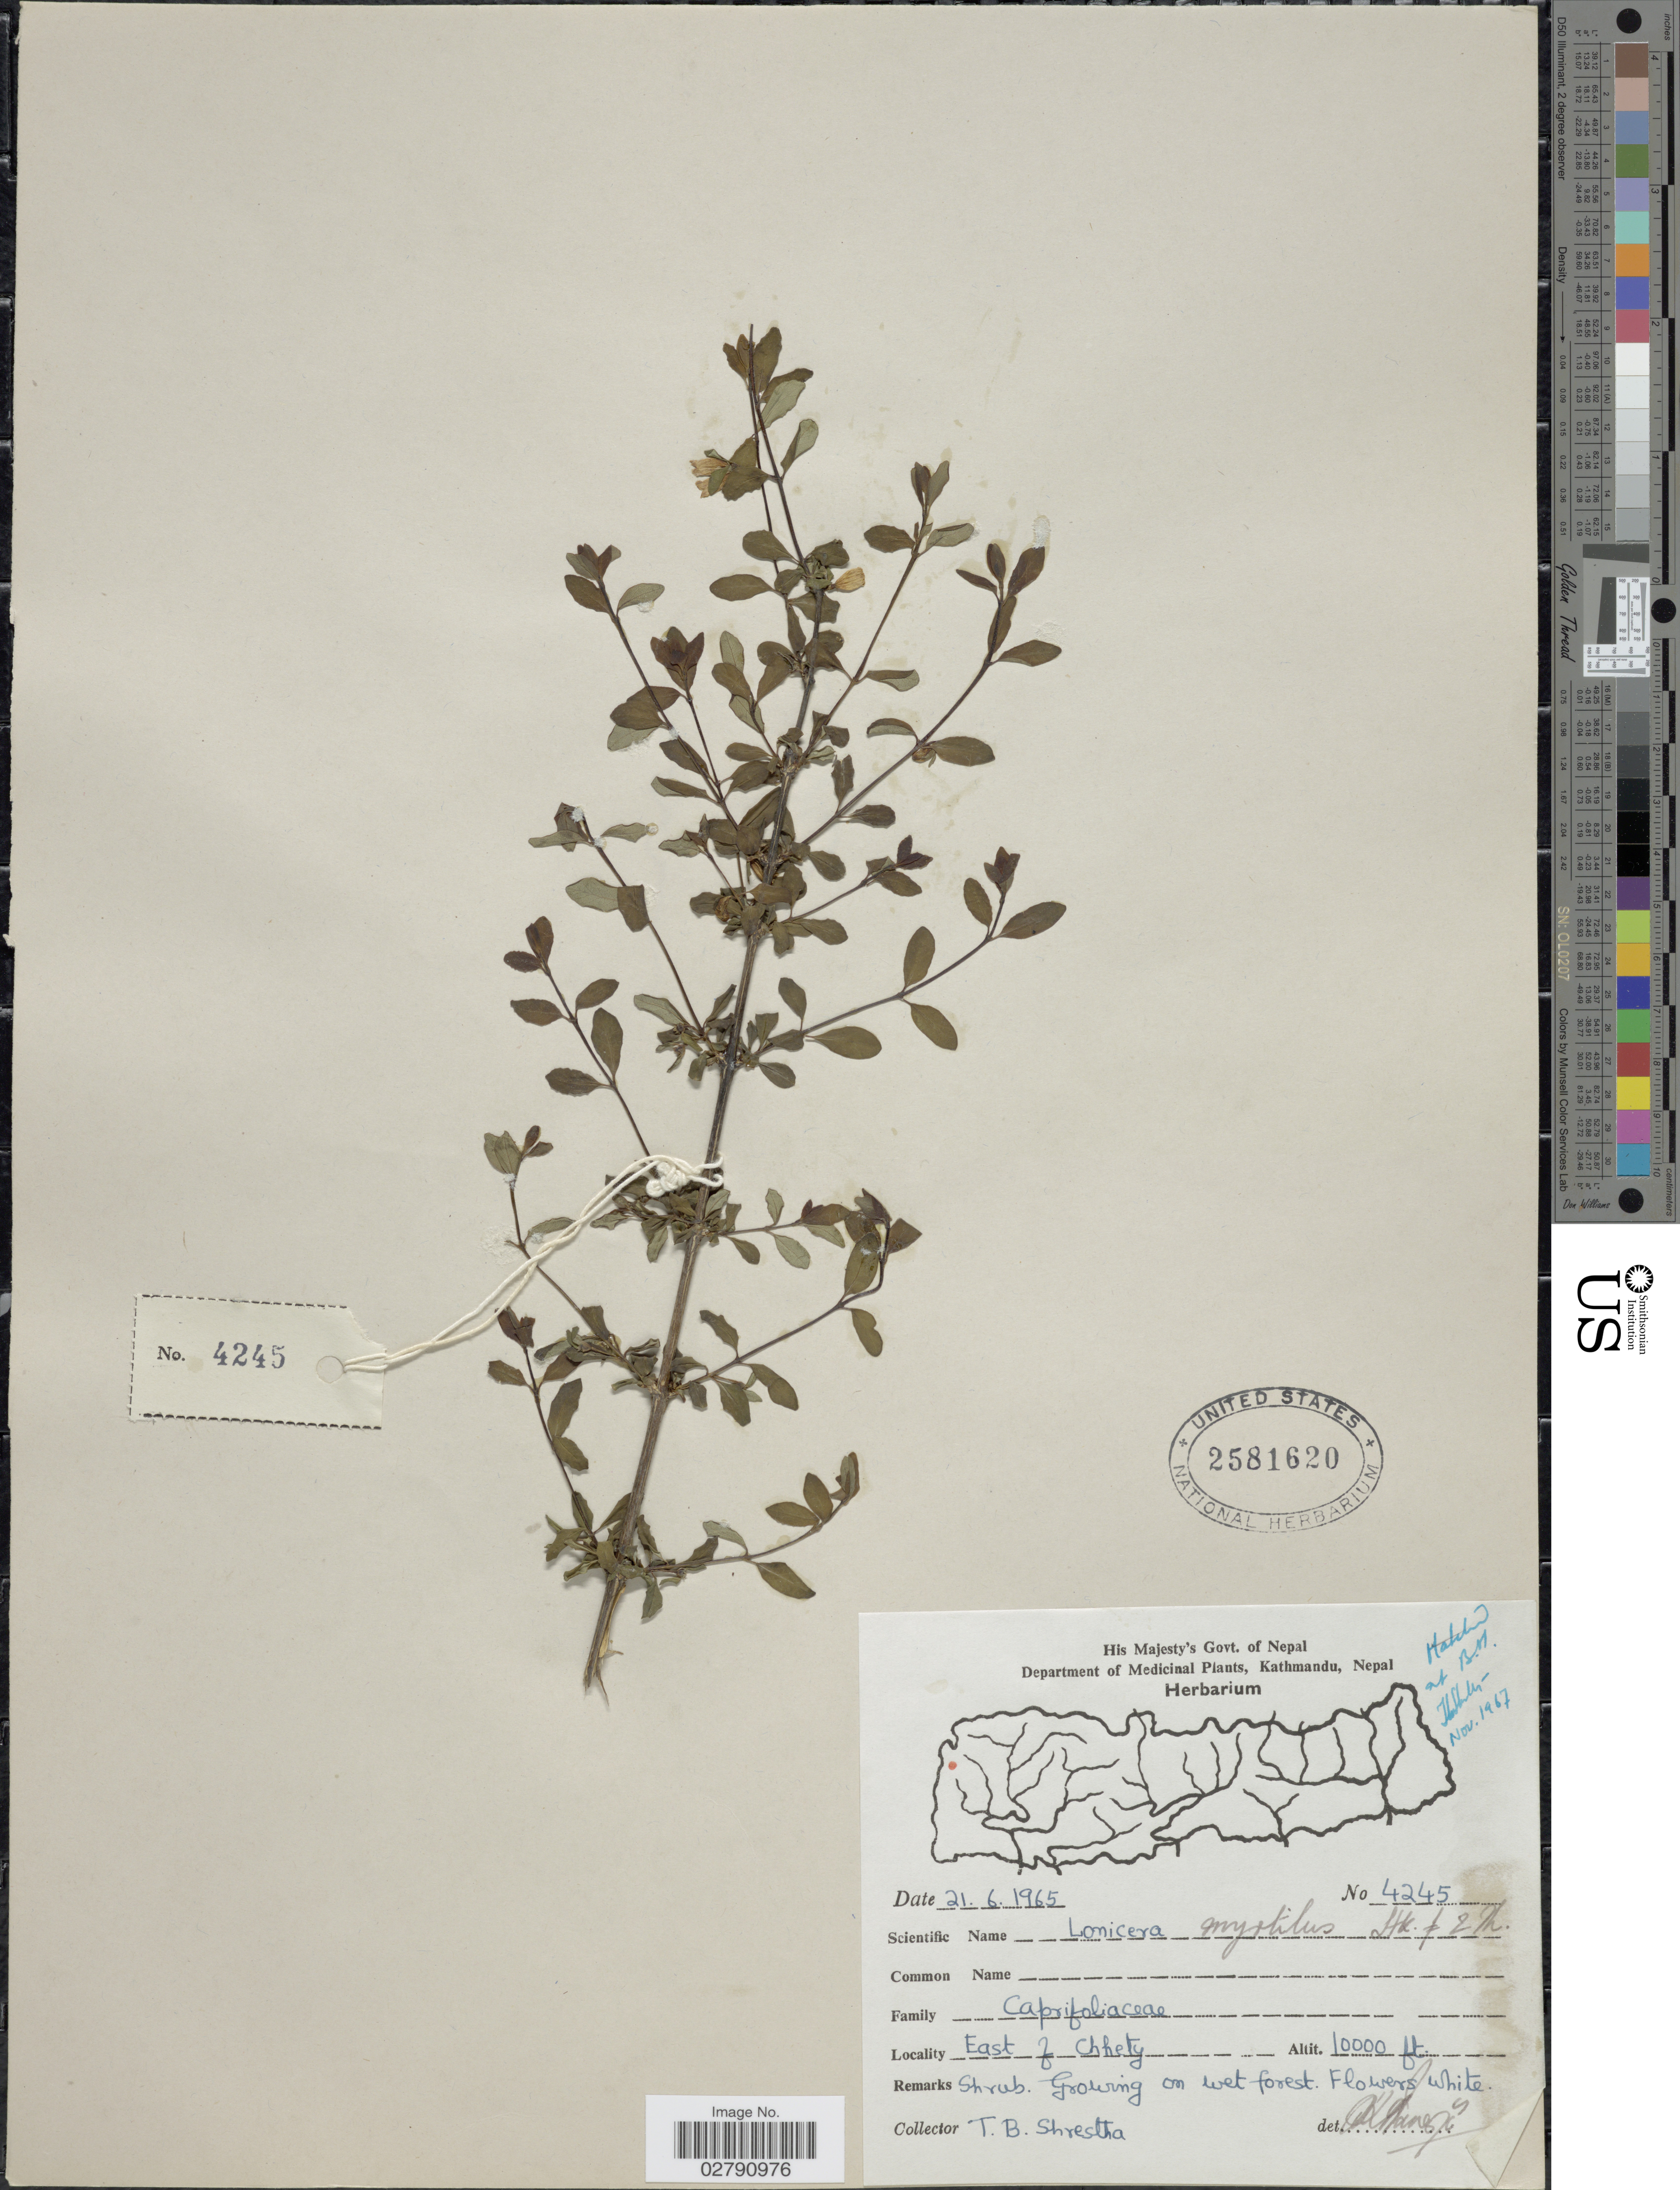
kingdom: Plantae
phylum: Tracheophyta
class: Magnoliopsida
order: Dipsacales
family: Caprifoliaceae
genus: Lonicera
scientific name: Lonicera myrtillus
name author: Thomson & Hook. f.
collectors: T. B. Shrestha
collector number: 4245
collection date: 1965-06-21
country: Nepal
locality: East of Chhety.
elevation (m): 3048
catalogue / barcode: US 2581620